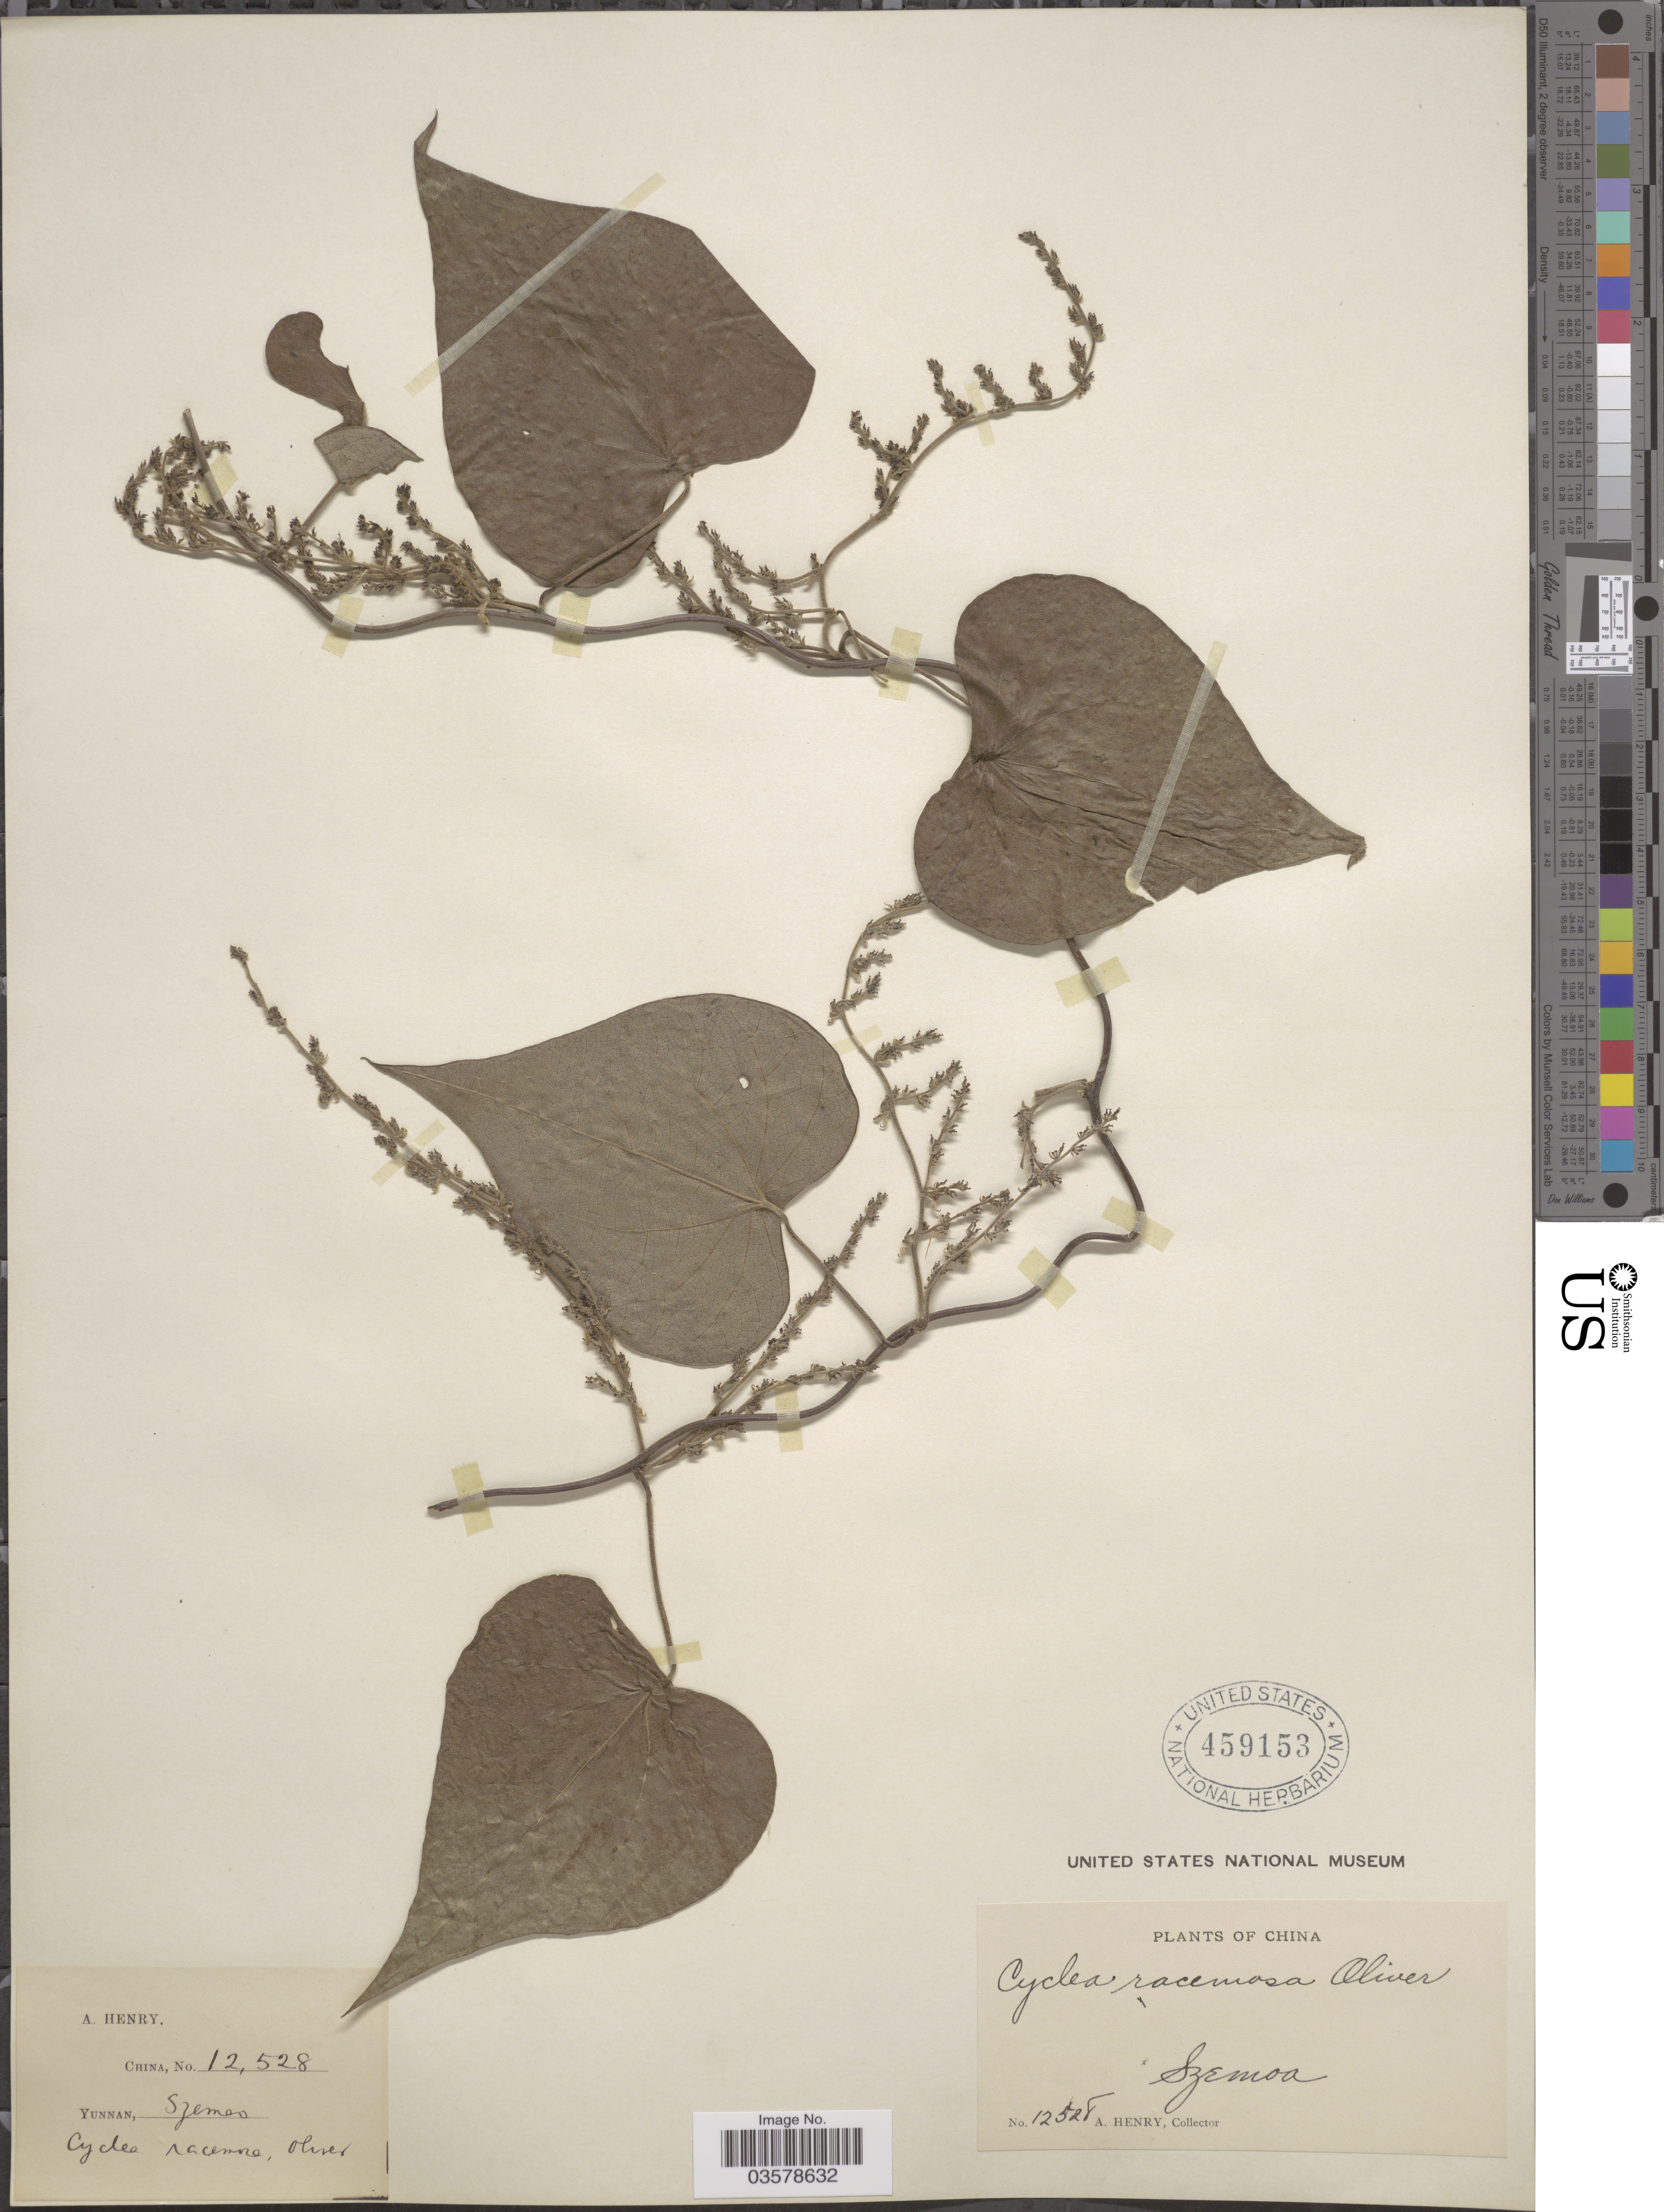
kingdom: Plantae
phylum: Tracheophyta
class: Magnoliopsida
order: Ranunculales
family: Menispermaceae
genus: Cyclea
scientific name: Cyclea racemosa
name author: Oliv.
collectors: A. Henry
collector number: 12528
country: China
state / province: Yunnan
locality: Szemoa.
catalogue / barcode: US 459153